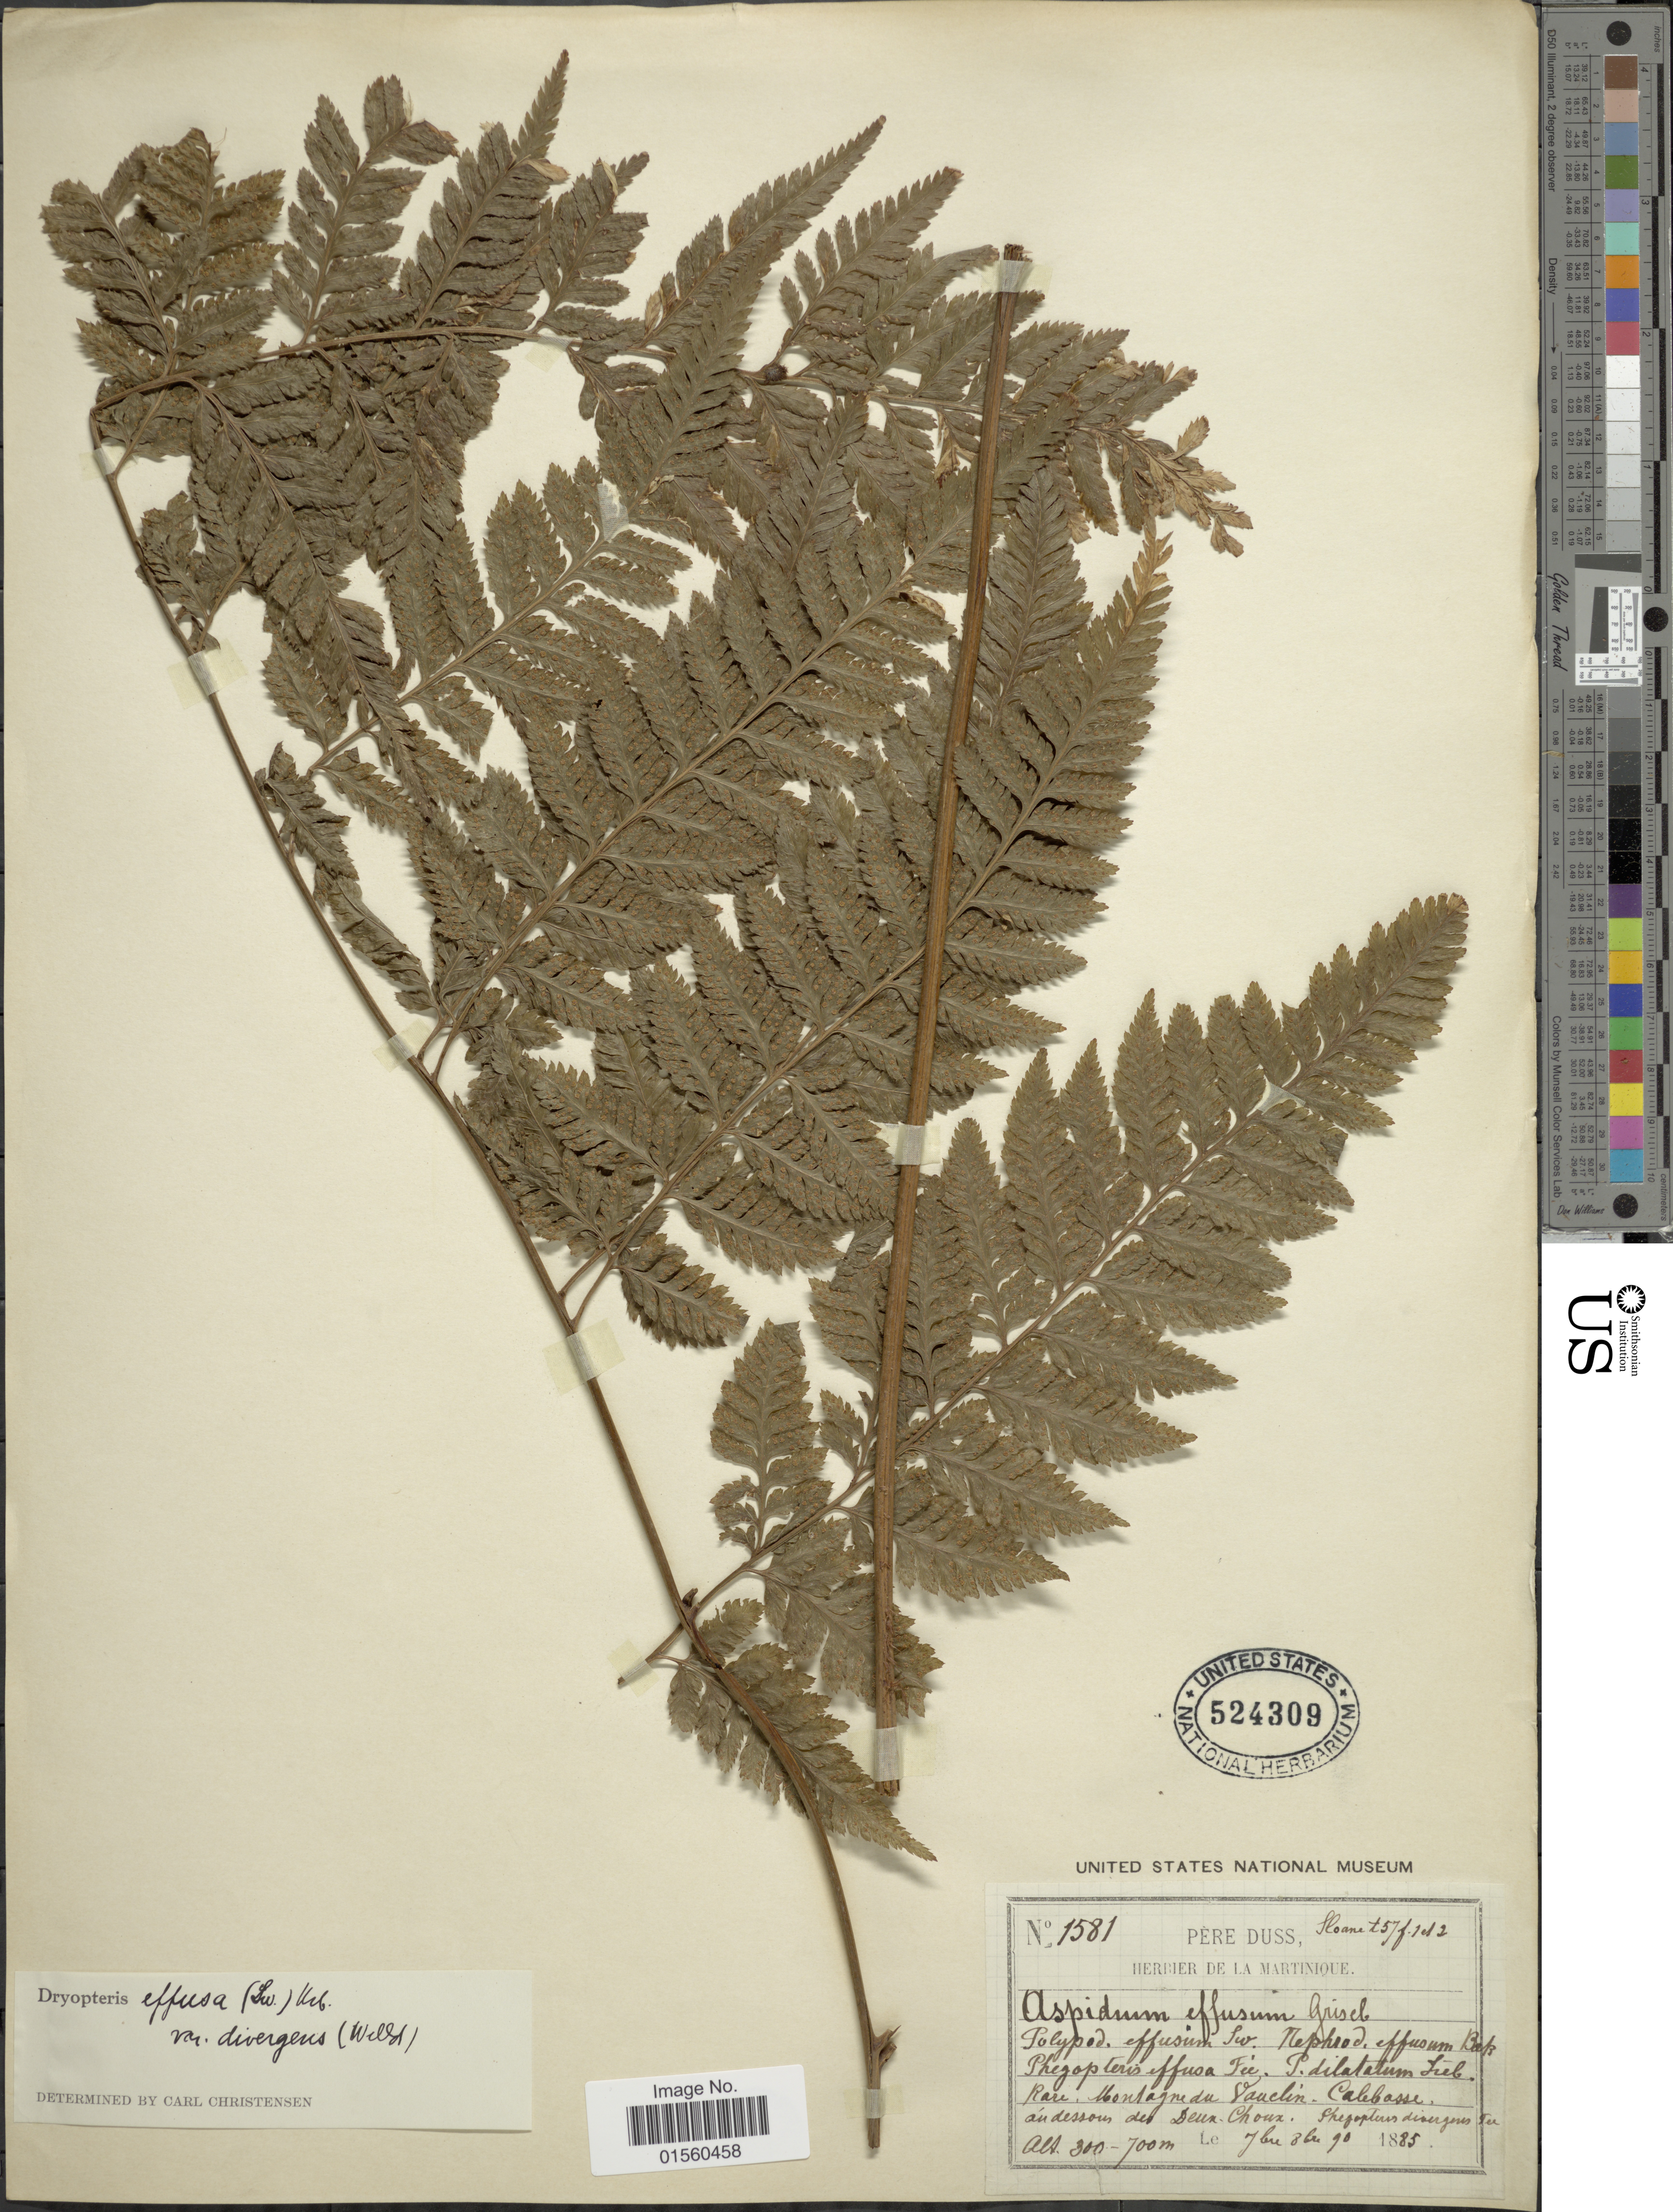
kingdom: Plantae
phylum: Tracheophyta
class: Polypodiopsida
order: Polypodiales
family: Dryopteridaceae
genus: Parapolystichum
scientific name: Parapolystichum effusum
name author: (Sw.) Ching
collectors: Père Duss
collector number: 1581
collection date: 1885-09/1885-11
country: Martinique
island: Martinique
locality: Montagne du Vauclin, Calebasse au dessous des Deux-Choux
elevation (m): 300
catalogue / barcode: US 524309